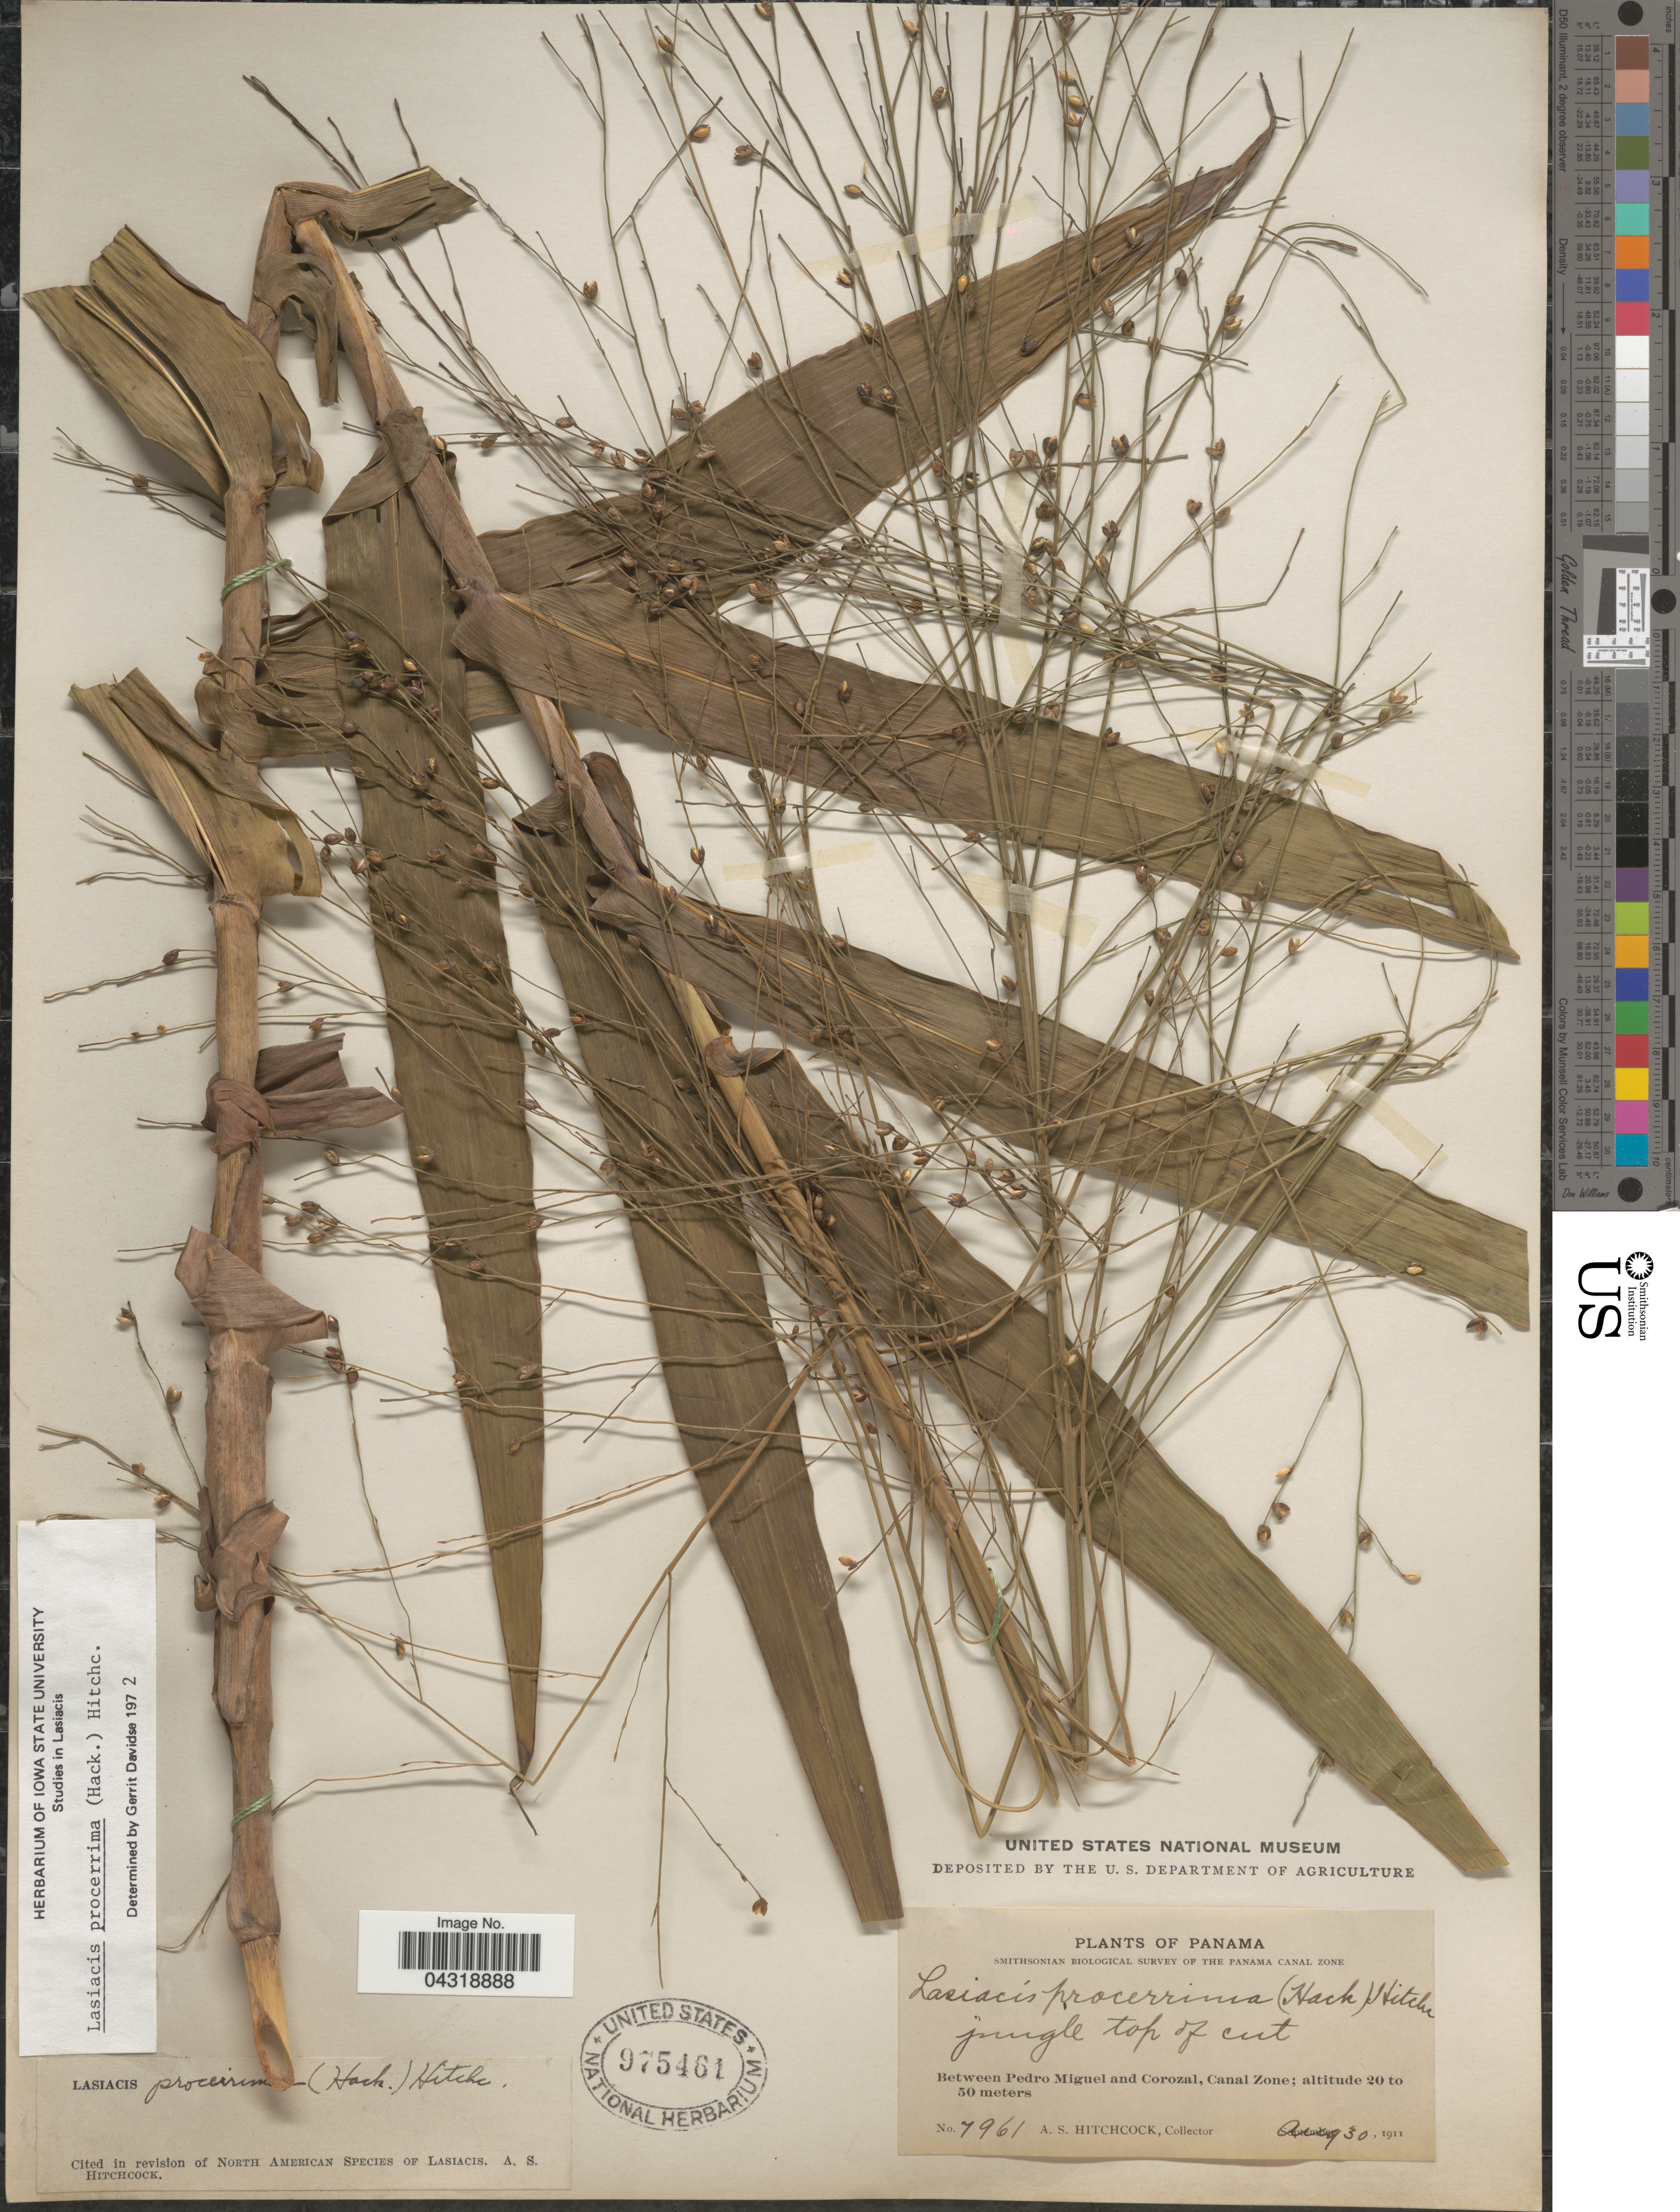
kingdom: Plantae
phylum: Tracheophyta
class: Liliopsida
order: Poales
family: Poaceae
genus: Lasiacis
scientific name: Lasiacis procerrima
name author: (Hack.) Hitchc.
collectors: A. S. Hitchcock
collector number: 7961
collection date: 1911-08-30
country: Panama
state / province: Colón / Panamá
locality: Smithsonian Biological Survey of the Panama Canal Zone. Between Pedro Miguel and Corozal, Canal Zone.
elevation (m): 20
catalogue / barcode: US 975461